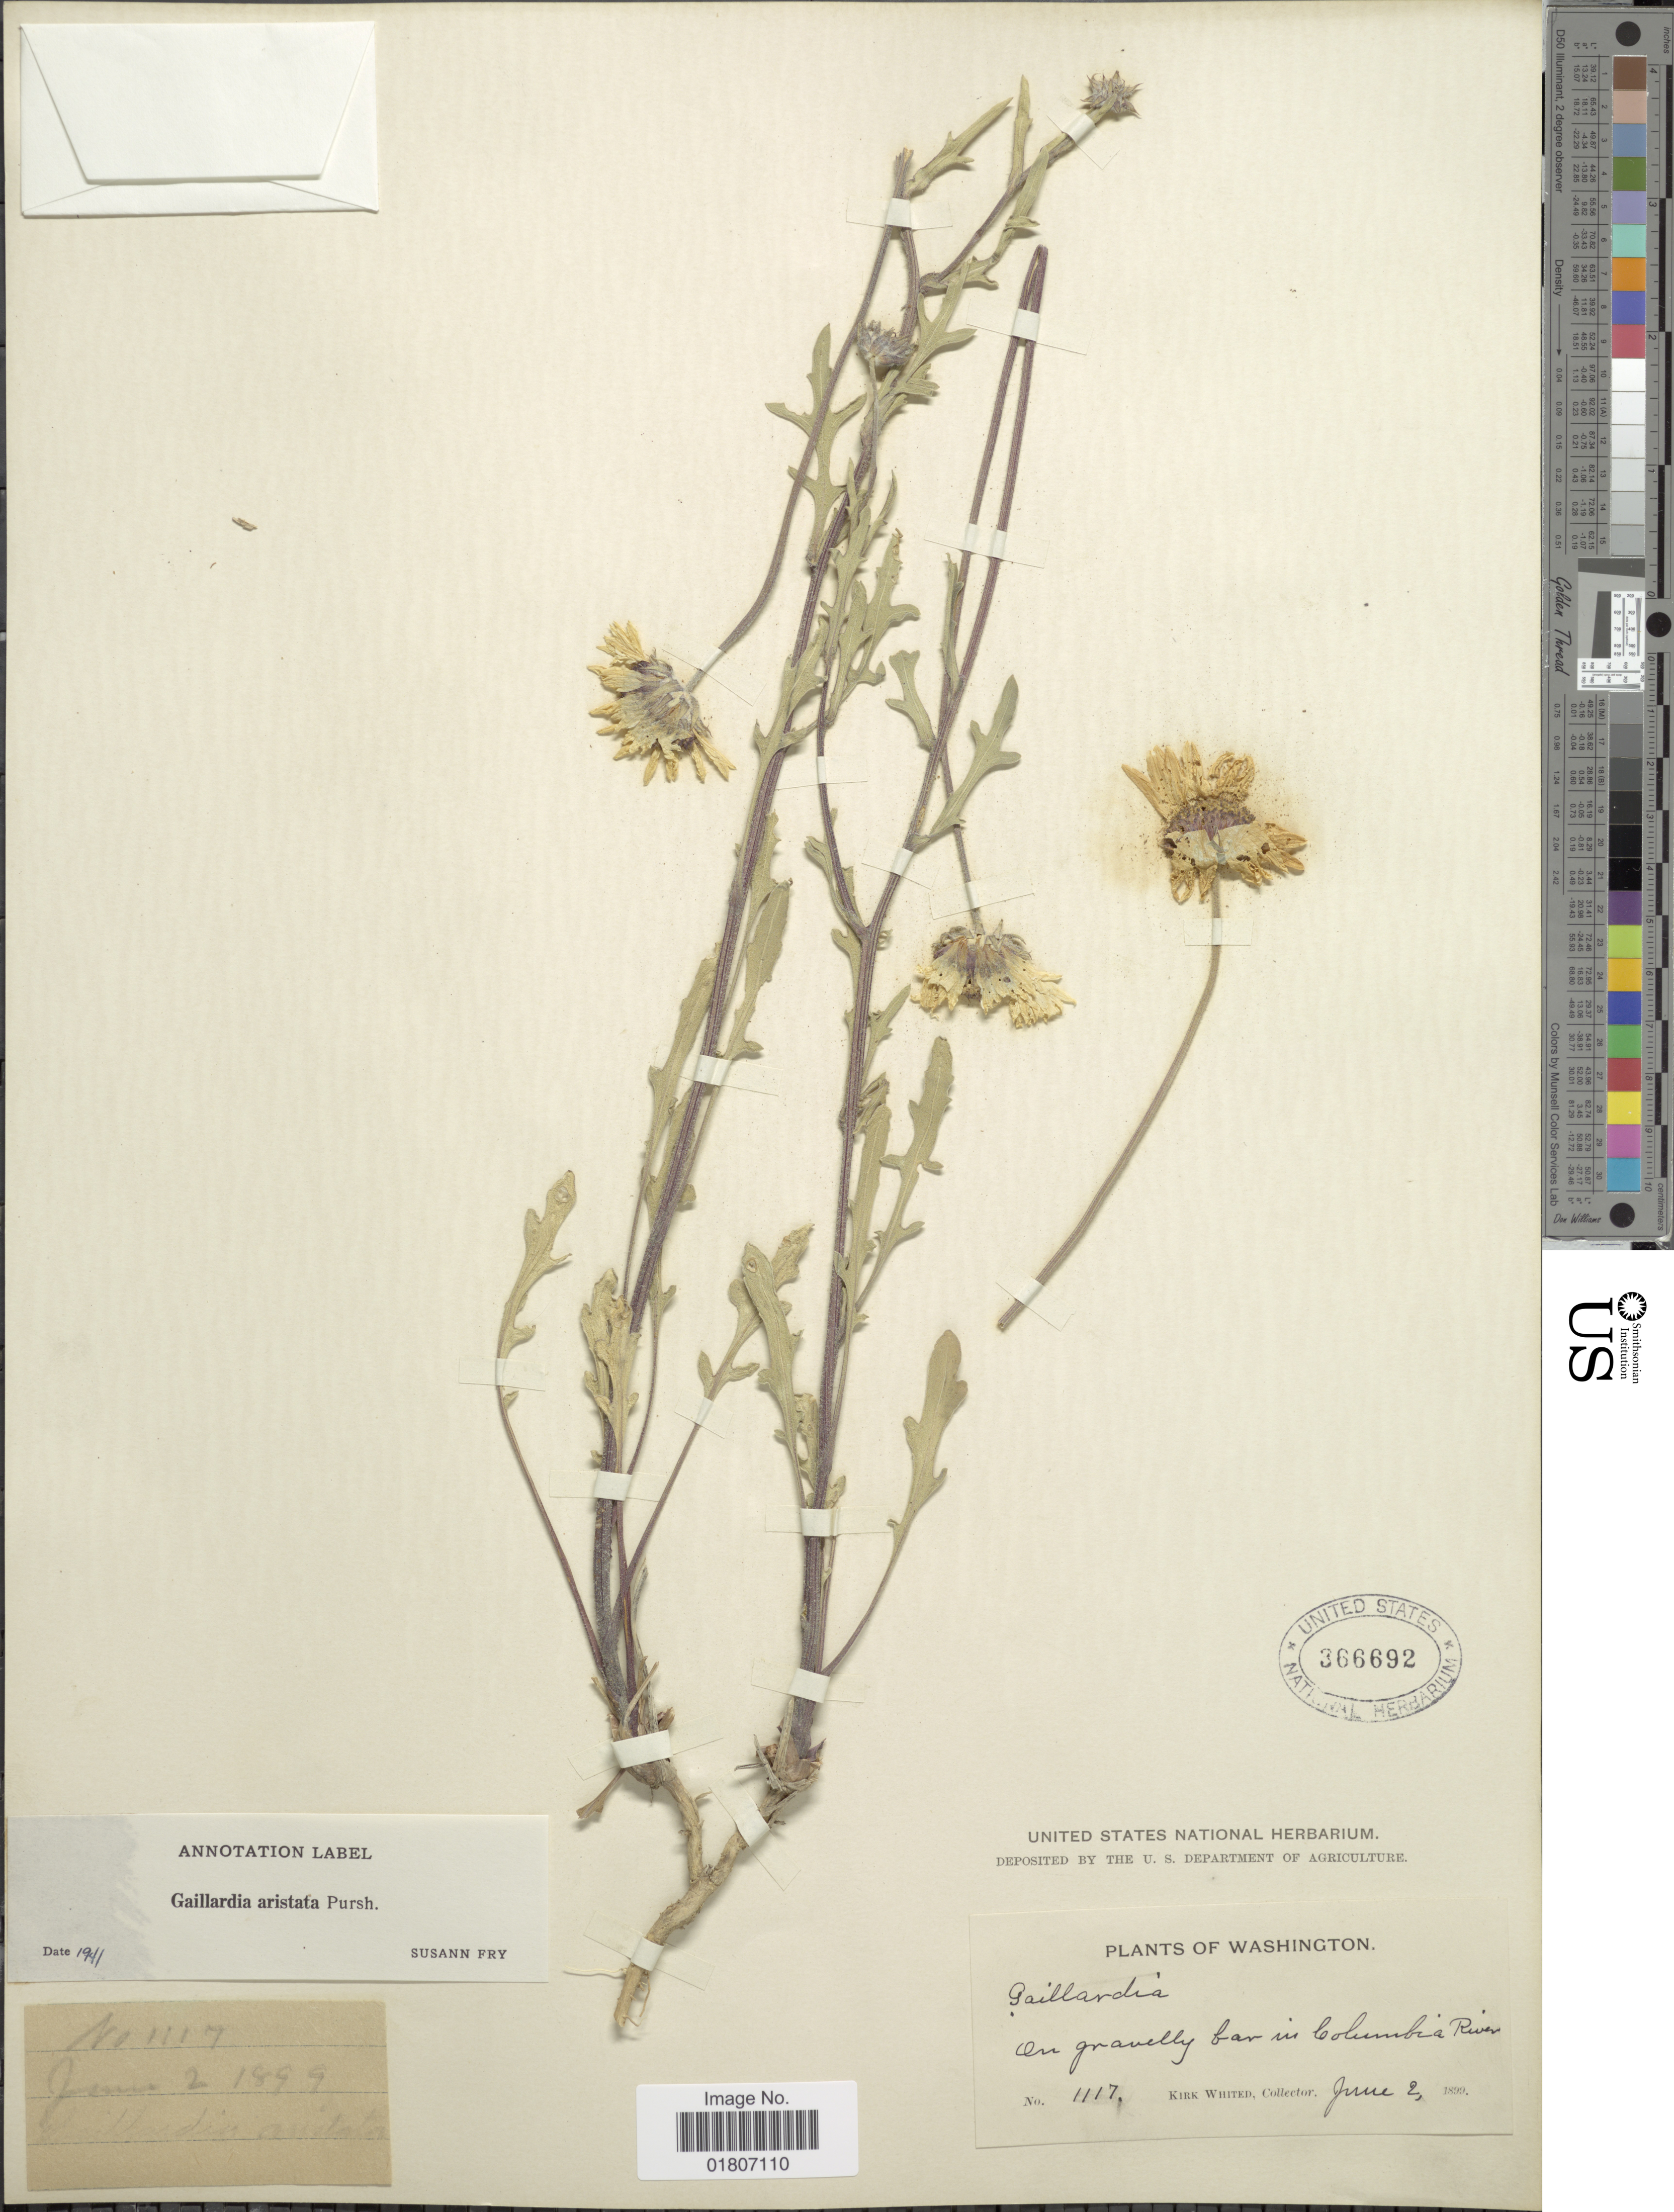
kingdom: Plantae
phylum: Tracheophyta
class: Magnoliopsida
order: Asterales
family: Asteraceae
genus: Gaillardia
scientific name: Gaillardia aristata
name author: Pursh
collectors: K. Whited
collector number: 1117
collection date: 1899-06-03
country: United States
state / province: Washington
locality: Columbia River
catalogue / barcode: US 366692